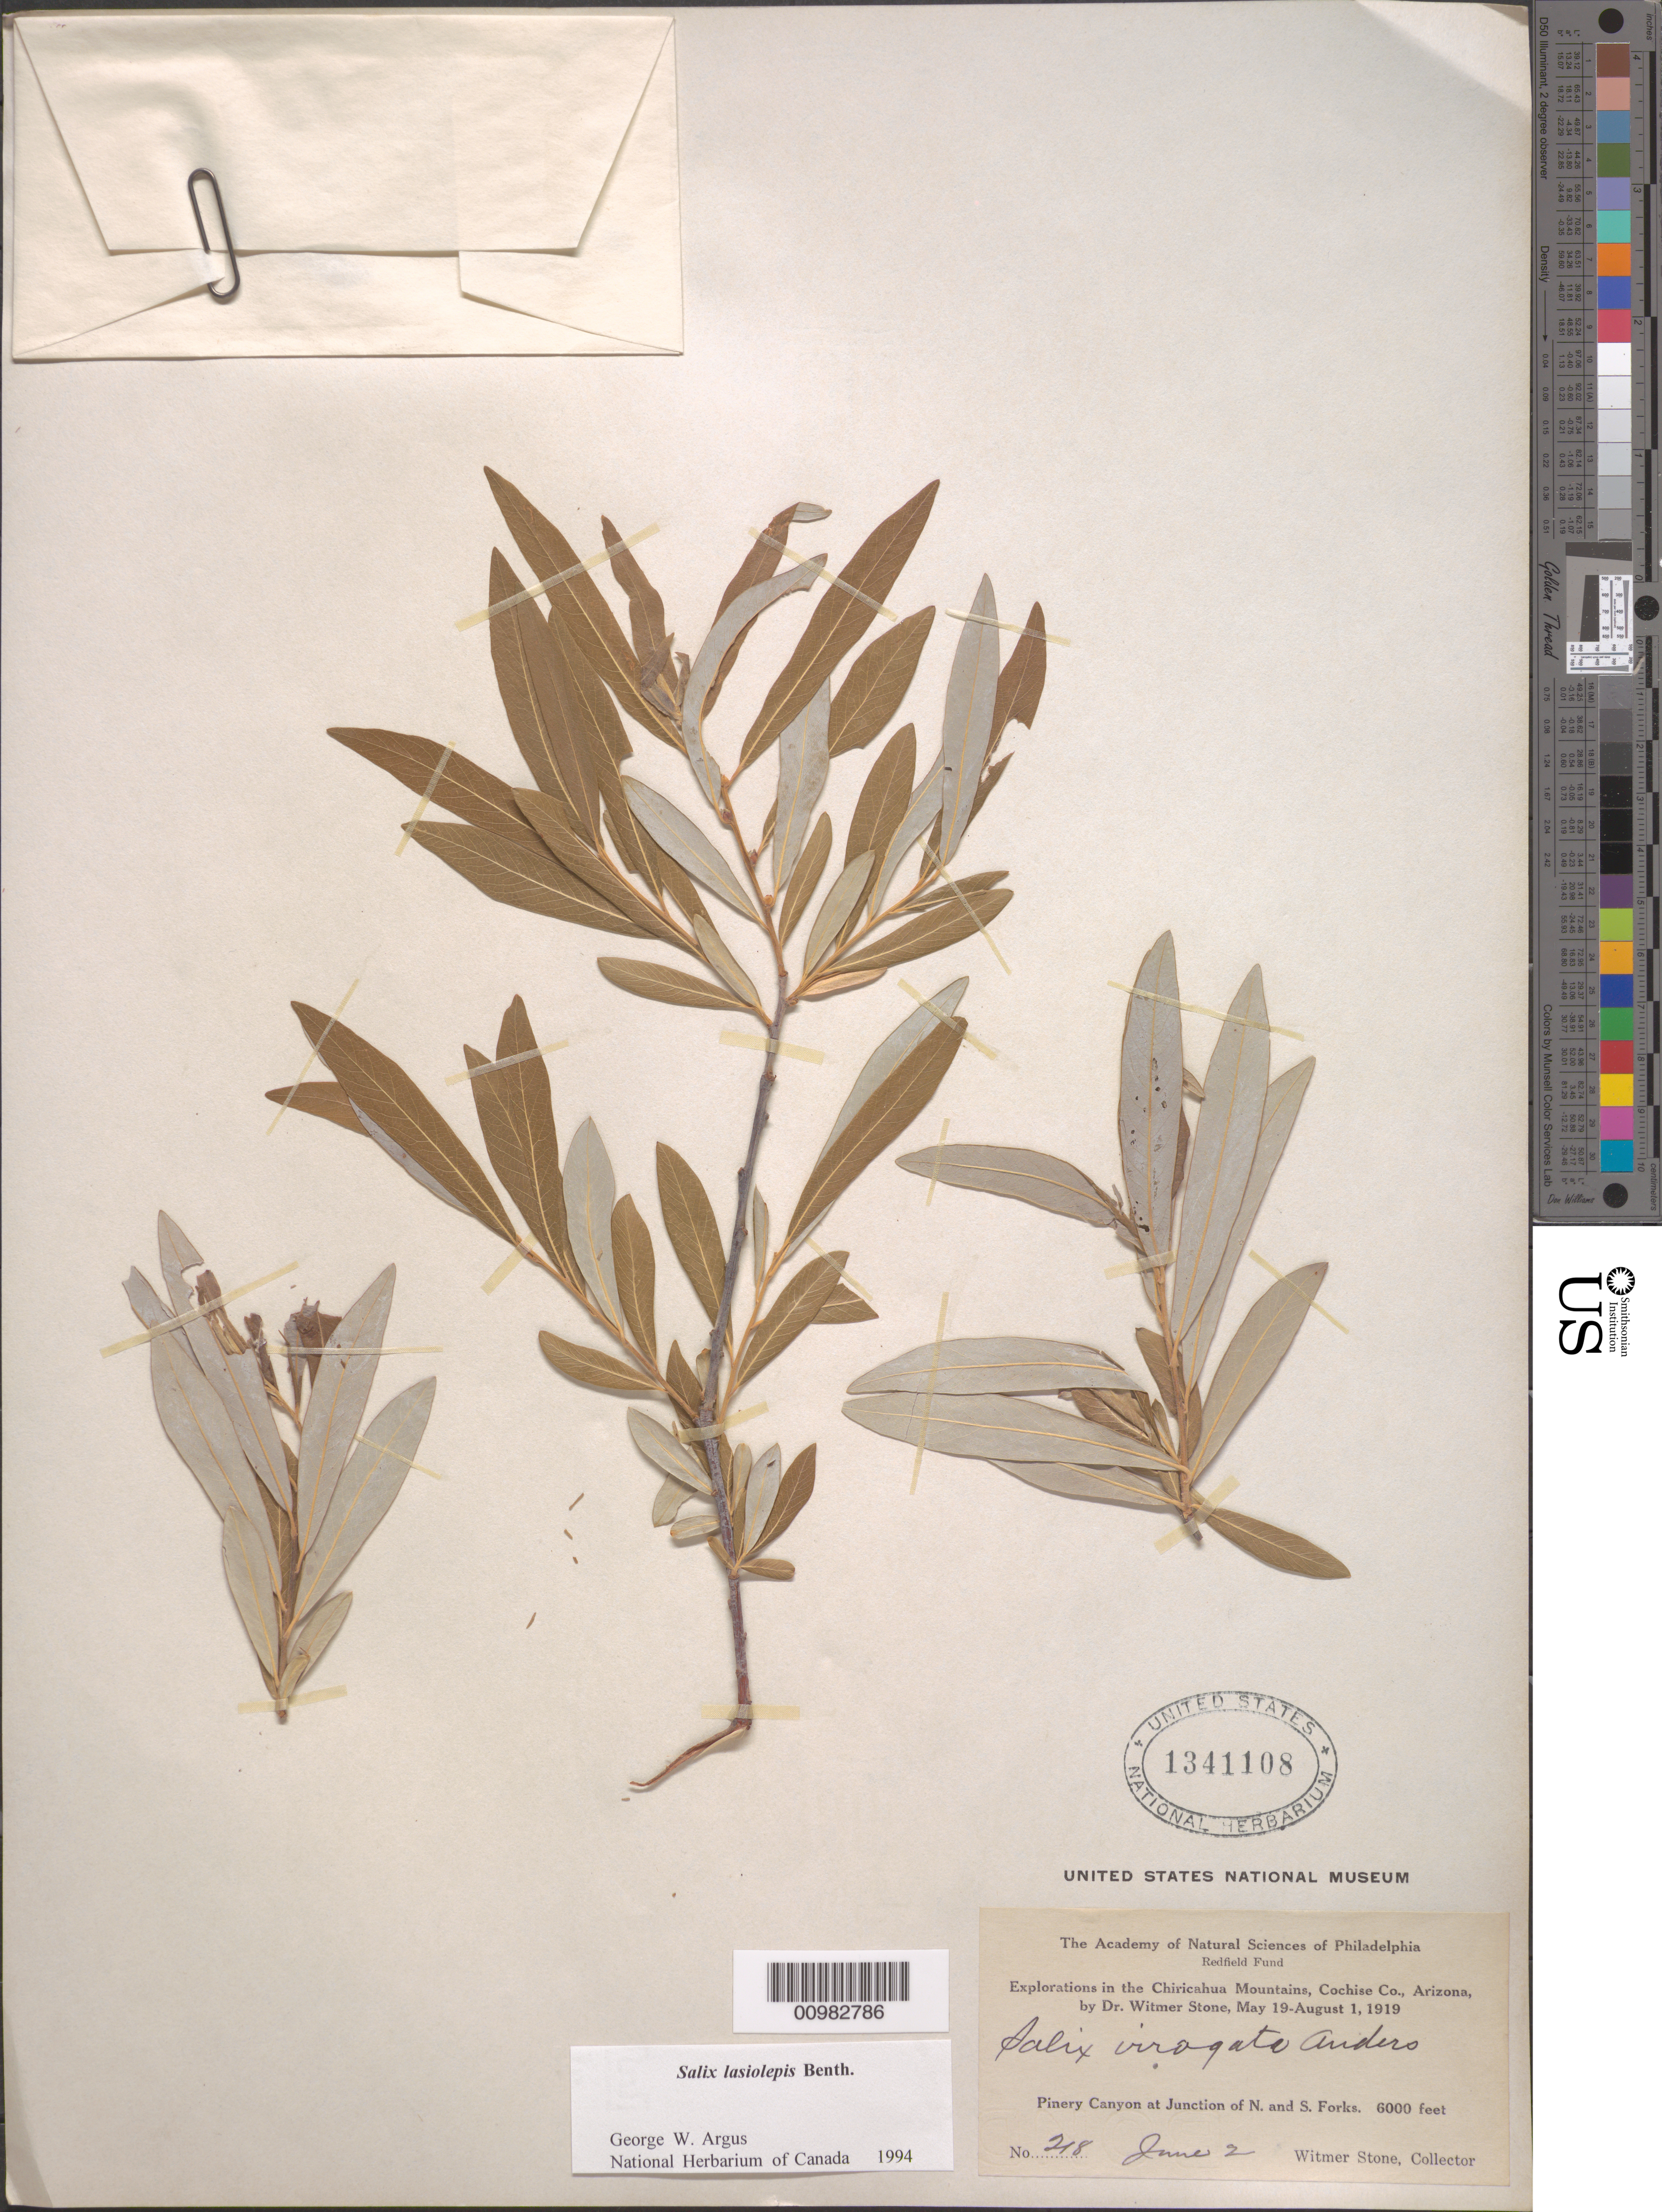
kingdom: Plantae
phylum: Tracheophyta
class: Magnoliopsida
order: Malpighiales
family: Salicaceae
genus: Salix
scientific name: Salix lasiolepis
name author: Benth.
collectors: W. Stone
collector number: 218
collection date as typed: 19 May 1919 to 01 Aug 1919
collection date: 1919-05-19/1919-08-01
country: United States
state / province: Arizona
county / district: Cochise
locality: Explorations in the Chiricahua Mountains. Pinery Canyon at Junction of north and south Forks.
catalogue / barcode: US 1341108